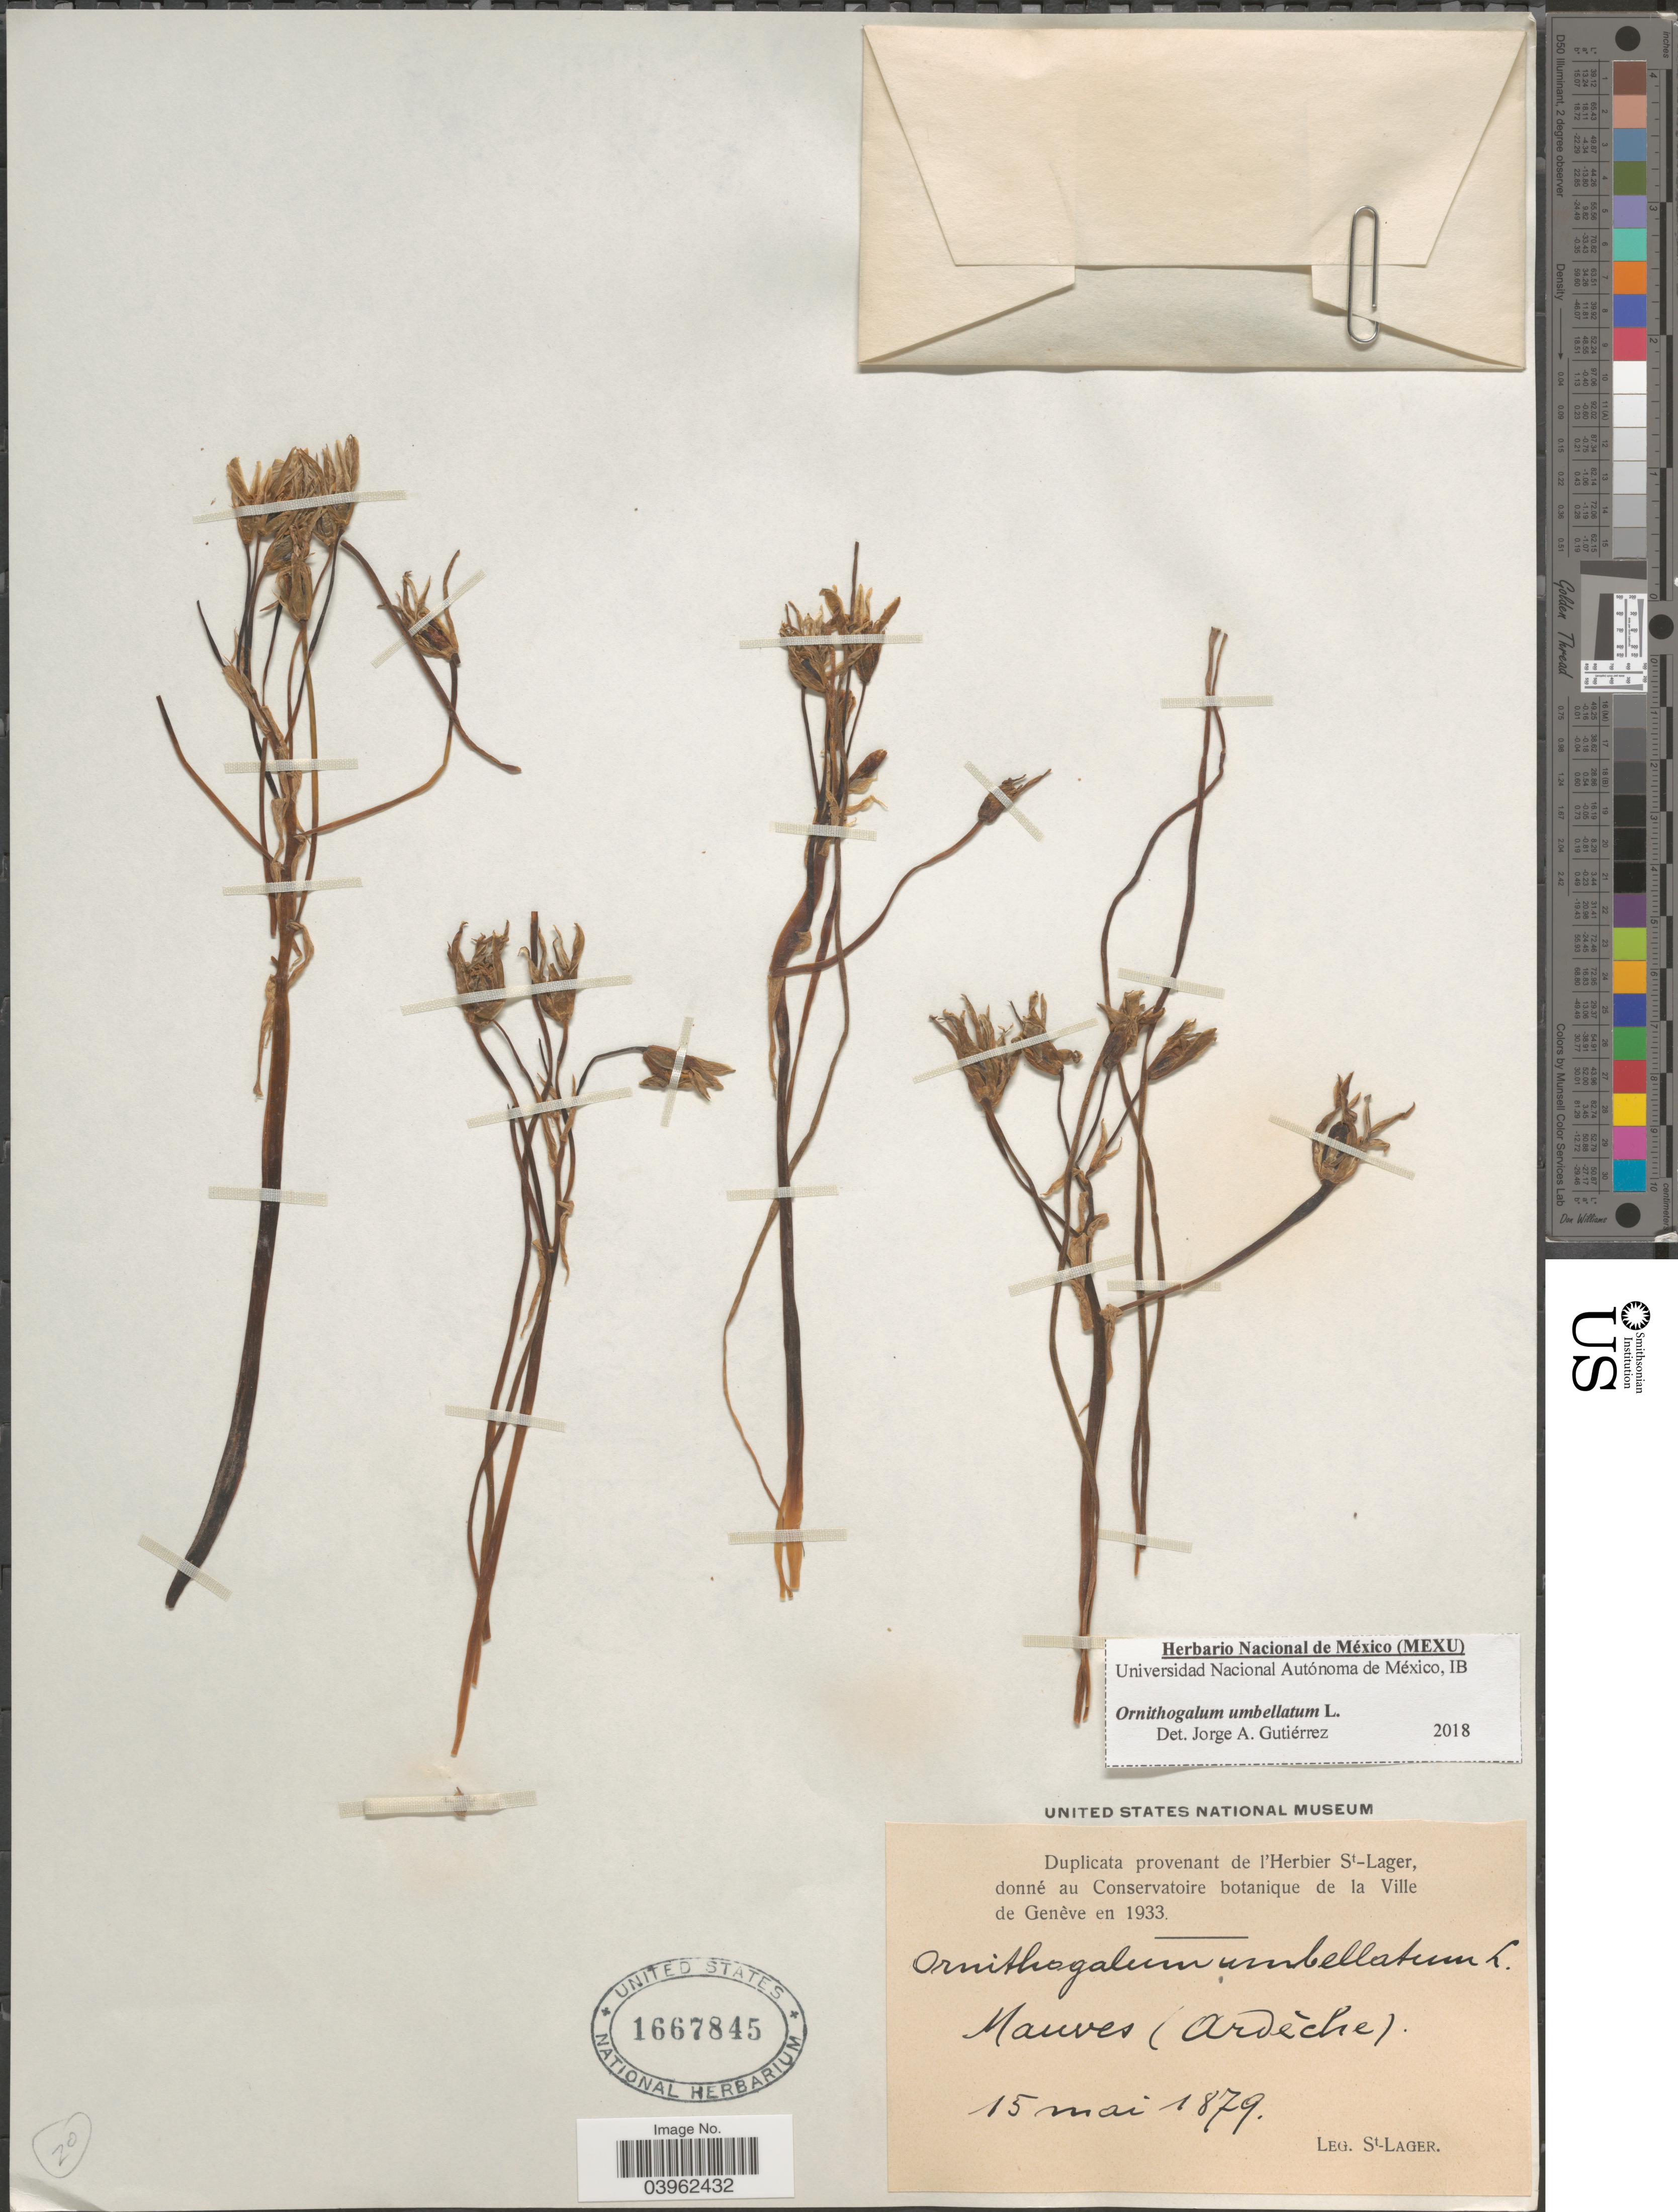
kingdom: Plantae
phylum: Tracheophyta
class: Liliopsida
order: Asparagales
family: Asparagaceae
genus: Ornithogalum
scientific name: Ornithogalum umbellatum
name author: L.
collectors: -. St. Lager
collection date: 1879-05-15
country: France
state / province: Auvergne-Rhône-Alpes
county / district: Ardèche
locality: Mauves (Ardèche).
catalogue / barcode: US 1667845